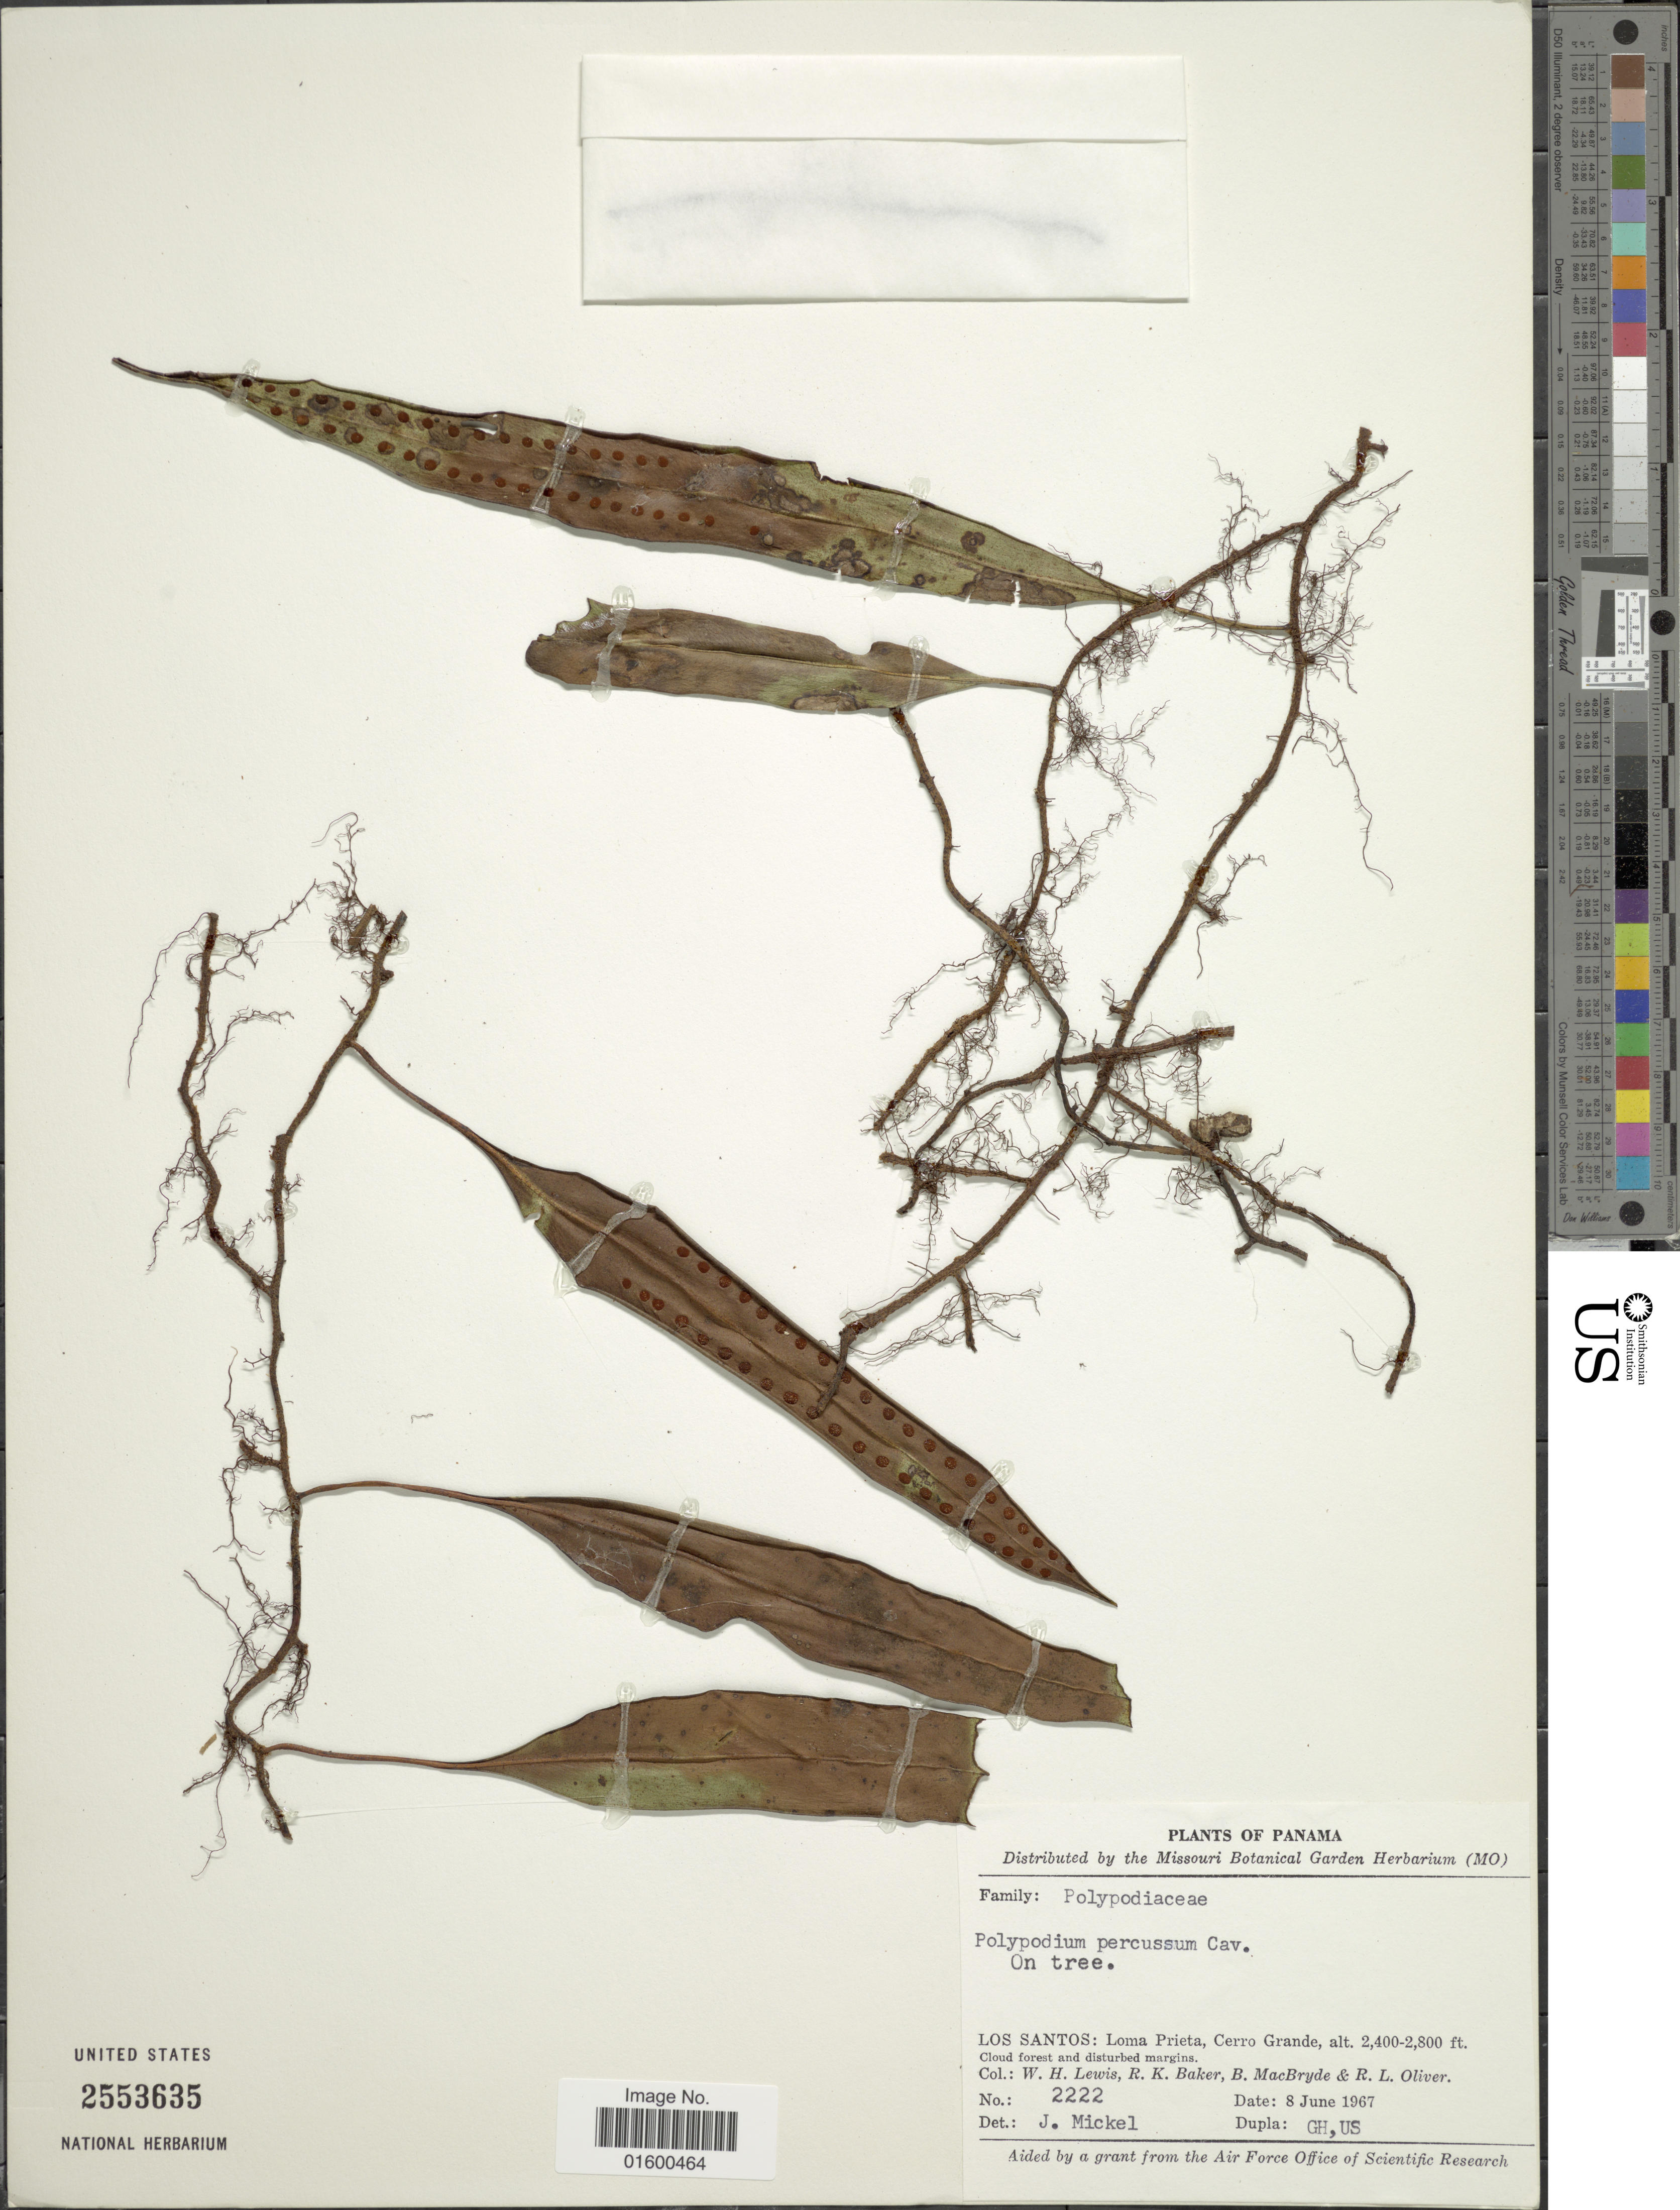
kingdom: Plantae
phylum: Tracheophyta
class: Polypodiopsida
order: Polypodiales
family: Polypodiaceae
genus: Microgramma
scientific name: Microgramma percussa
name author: (Cav.) de la Sota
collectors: W. H. Lewis, R. K. Baker, B. MacBryde & R. Oliver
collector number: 2222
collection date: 1967-06-08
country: Panama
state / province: Los Santos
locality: Los Santos, Loma Prieta, Cerro Grande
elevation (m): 732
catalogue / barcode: US 2553635